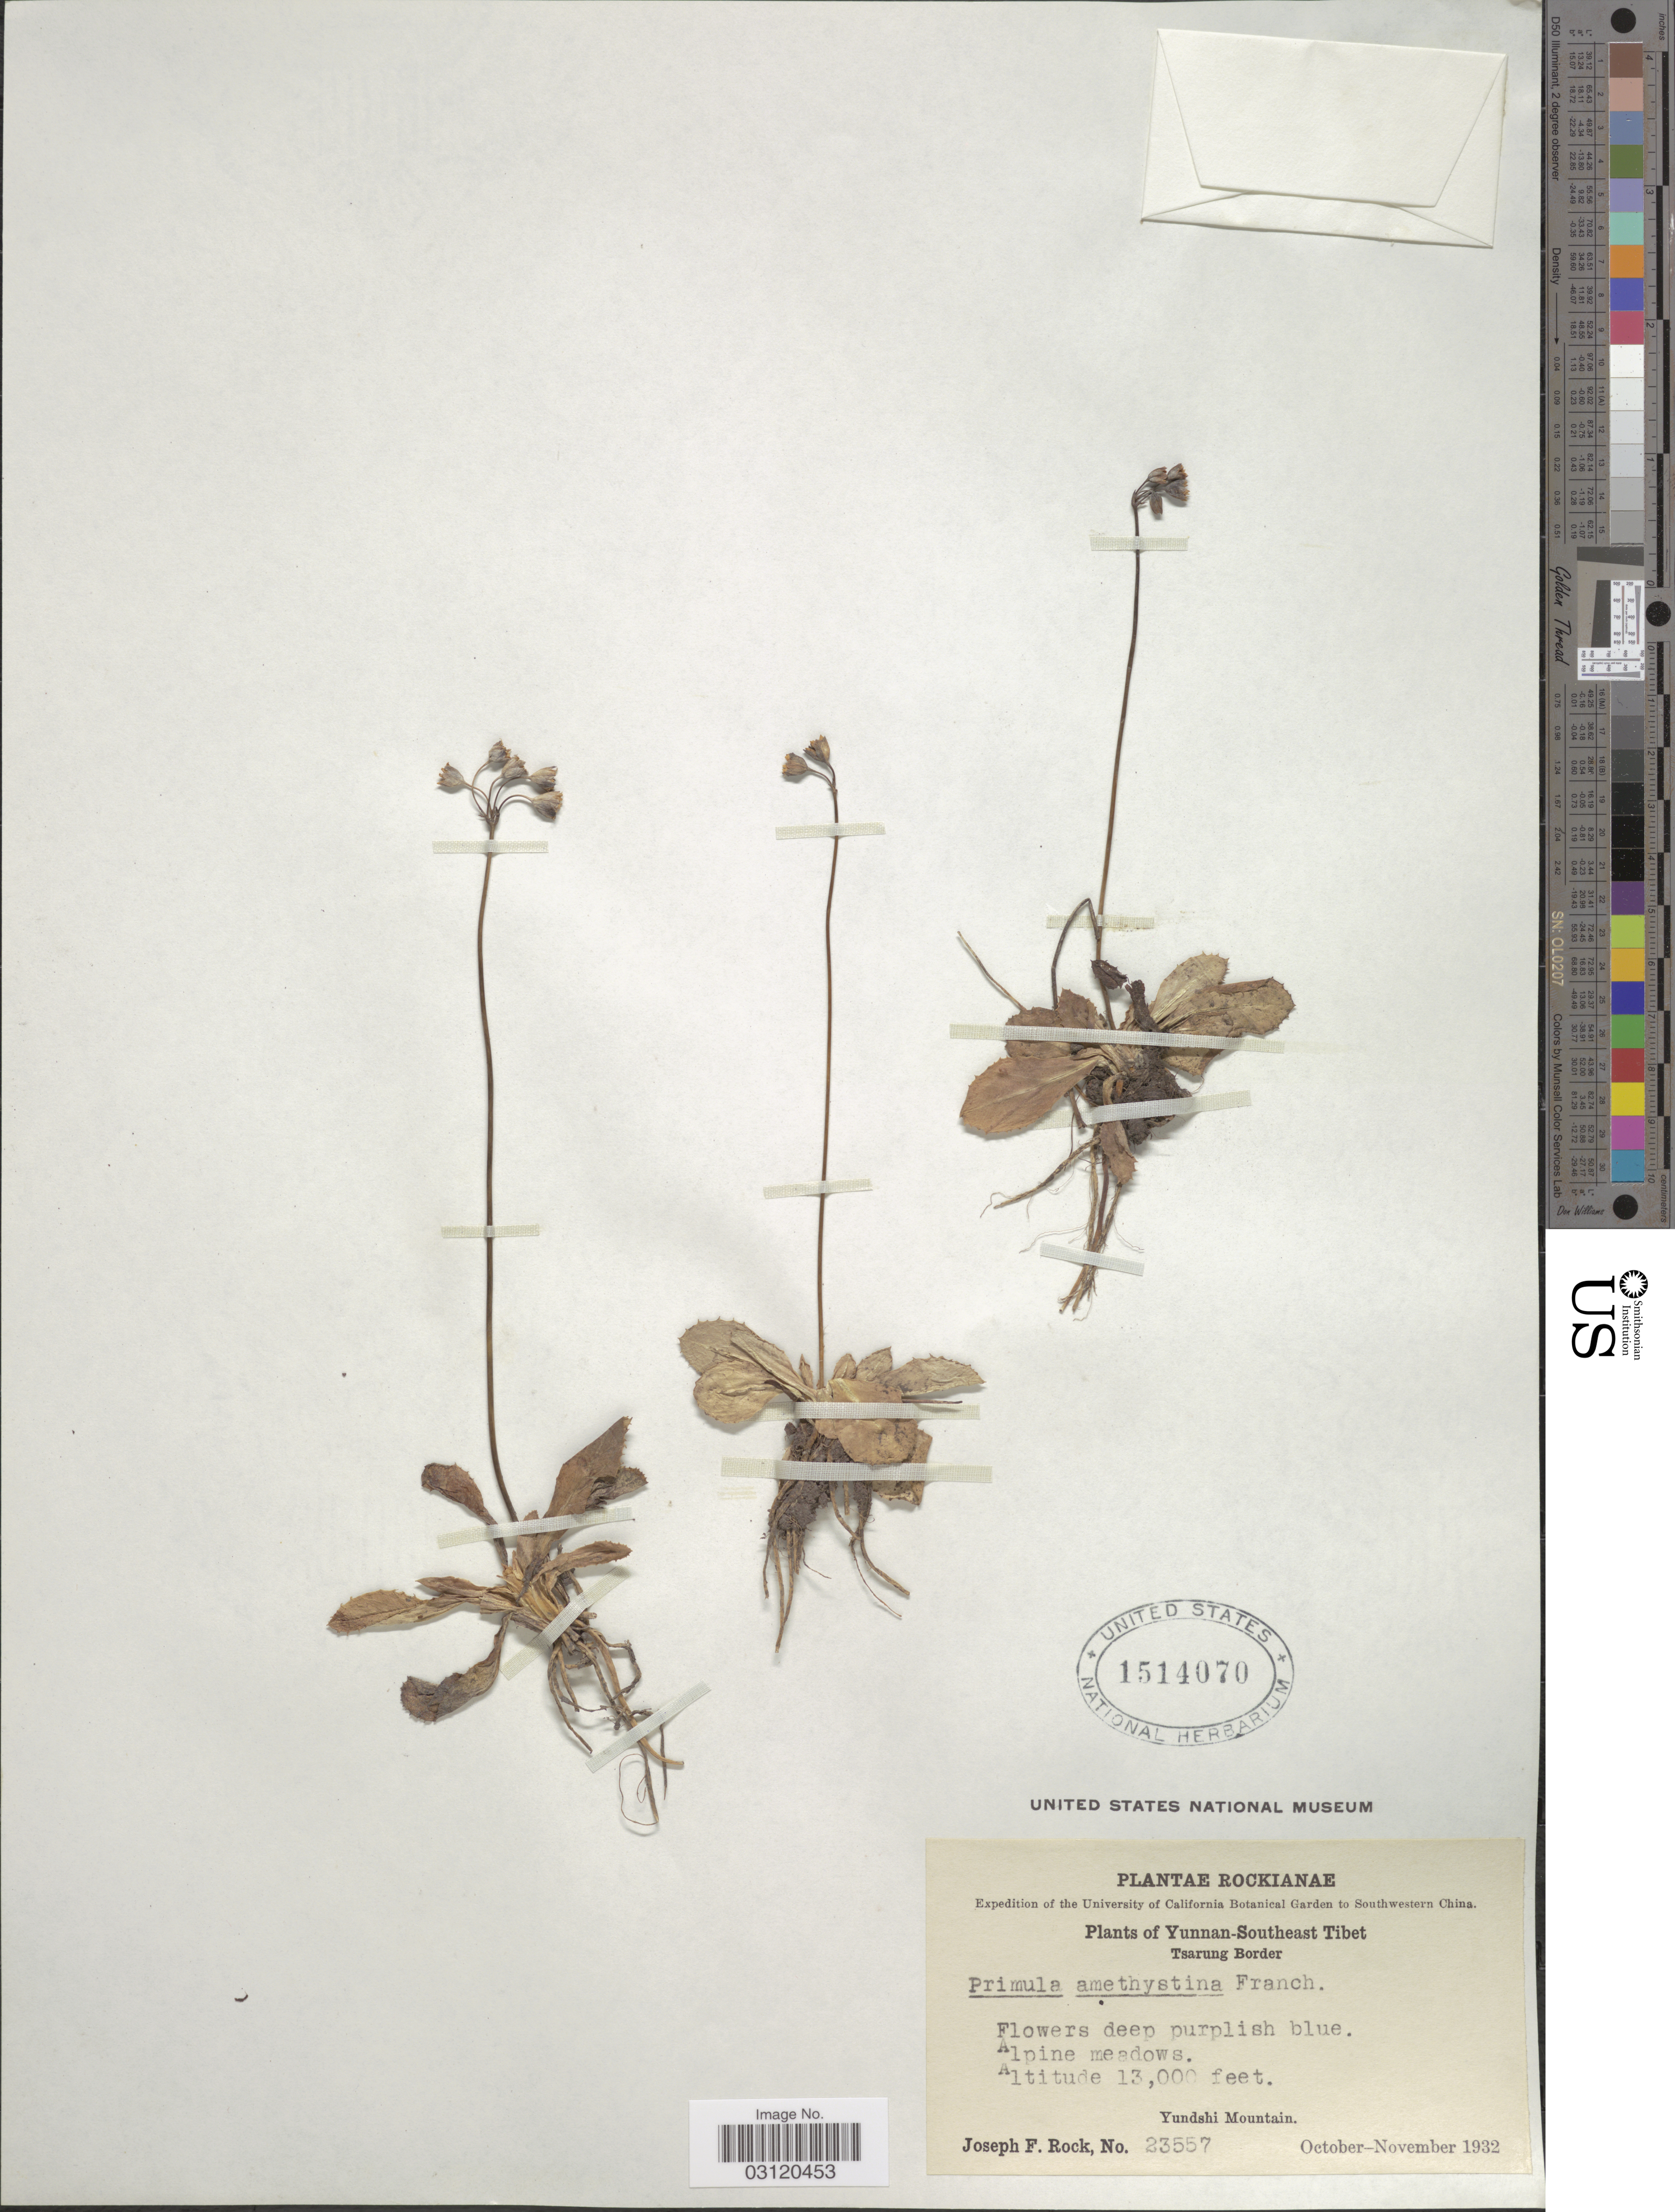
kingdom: Plantae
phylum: Tracheophyta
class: Magnoliopsida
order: Ericales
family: Primulaceae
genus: Primula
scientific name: Primula amethystina subsp. brevifolia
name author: (Forrest) W.W. Sm. & Forrest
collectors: J. F. Rock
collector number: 23557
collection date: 1932-10/1932-11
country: China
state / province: Yunnan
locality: Southwestern China. Yunnan-Southeast Tibet. Tsarung Border. Yundshi Mountain.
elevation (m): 3962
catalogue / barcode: US 1514070